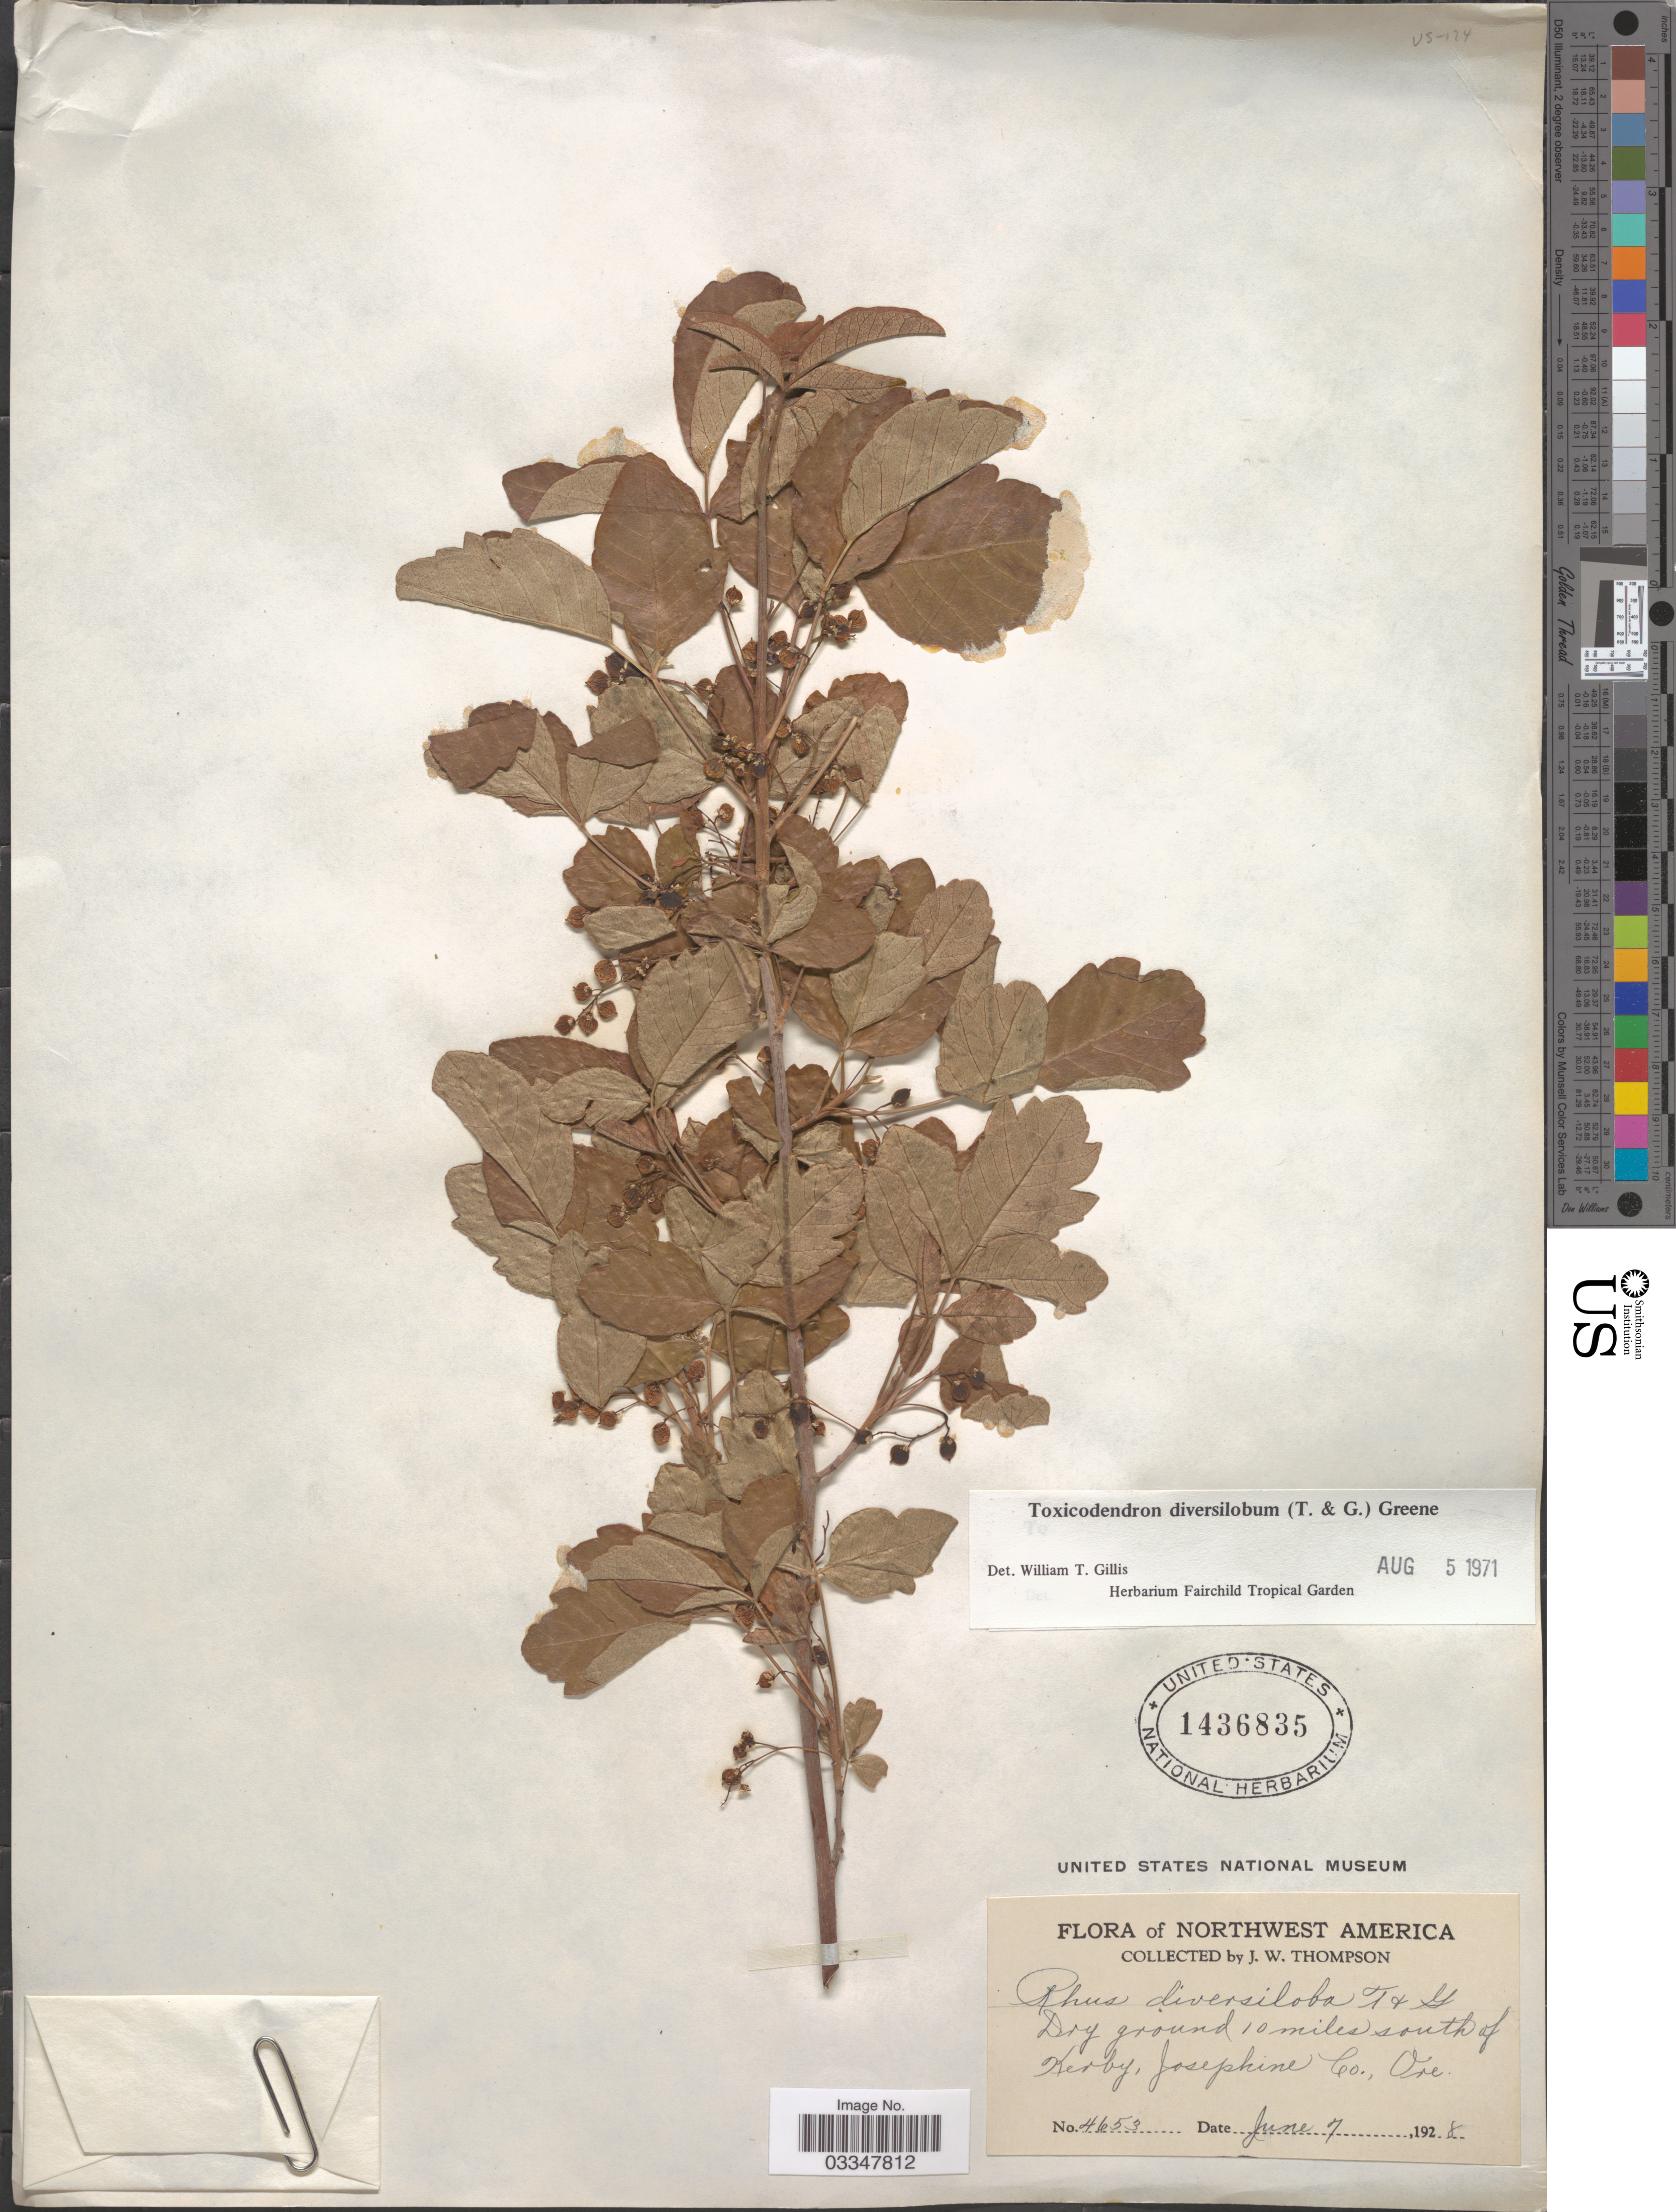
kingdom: Plantae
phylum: Tracheophyta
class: Magnoliopsida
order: Sapindales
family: Anacardiaceae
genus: Toxicodendron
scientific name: Toxicodendron diversilobum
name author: (Torr. & A. Gray) Greene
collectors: J. Thompson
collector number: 4653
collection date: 1928-06-07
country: United States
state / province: Oregon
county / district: Josephine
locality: Northwest America. Dry ground 10 miles south of Kerby, Josephine Co.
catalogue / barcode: US 1436835